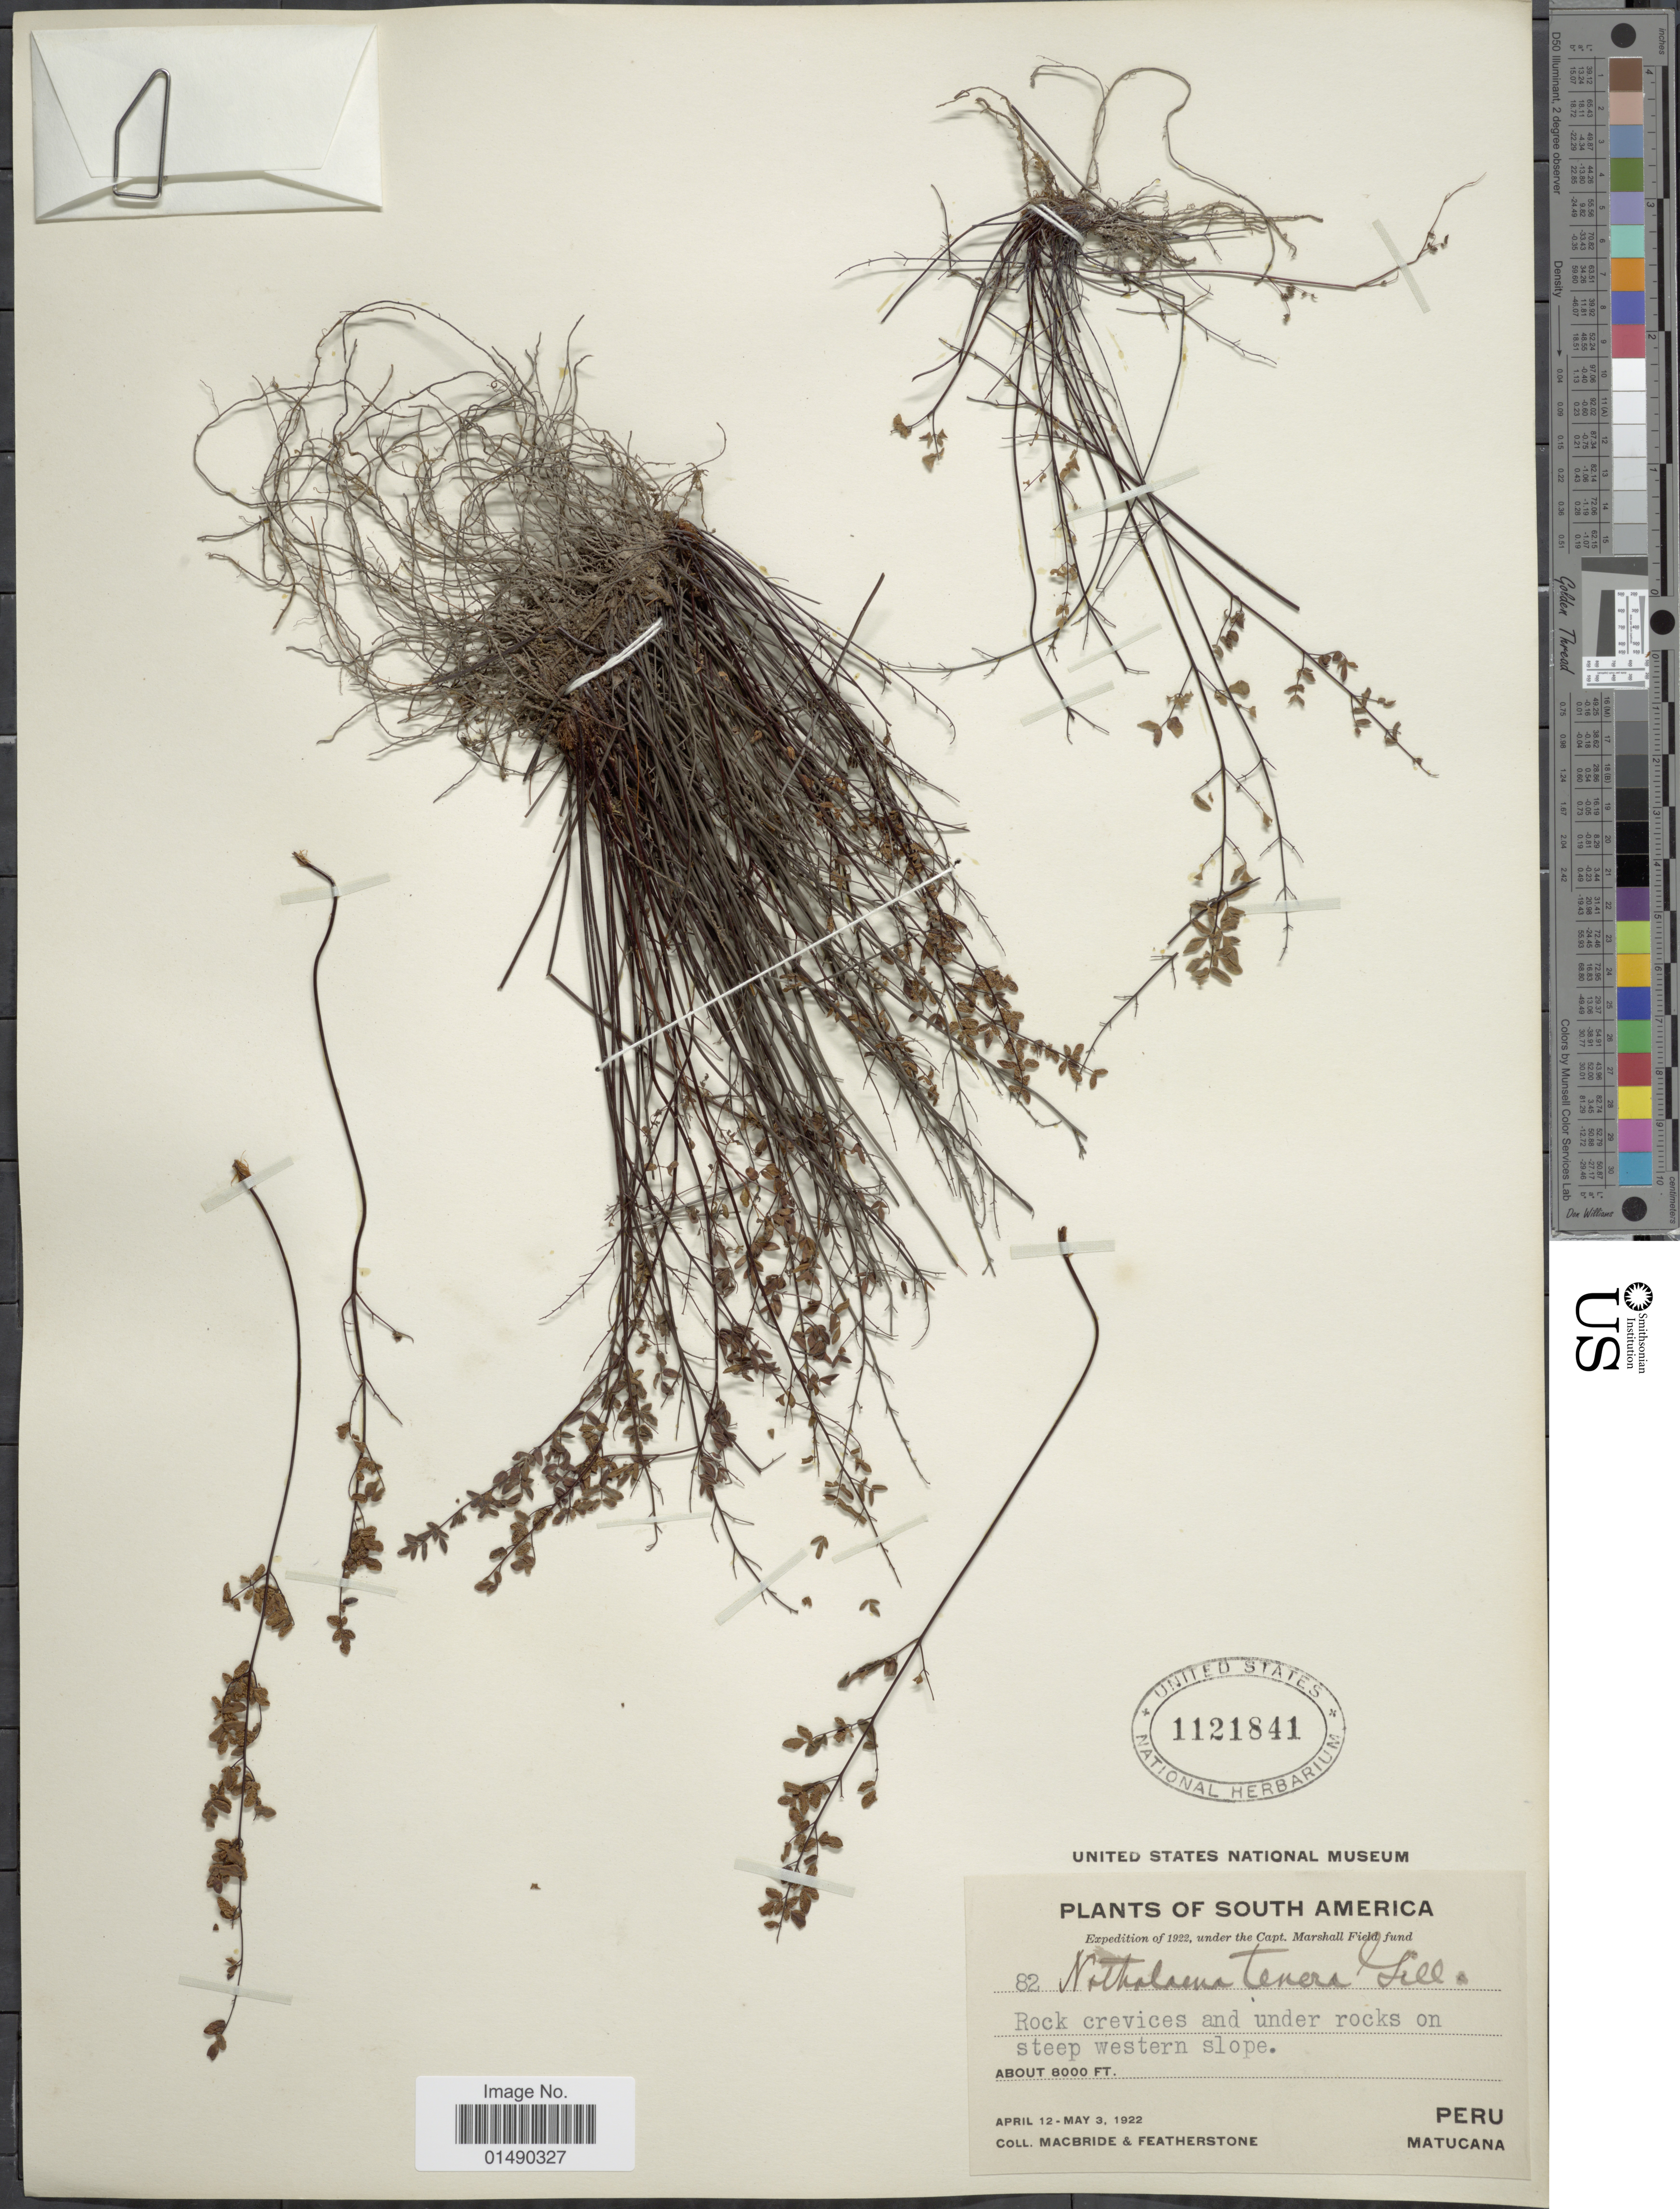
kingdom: Plantae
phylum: Tracheophyta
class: Polypodiopsida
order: Polypodiales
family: Pteridaceae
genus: Argyrochosma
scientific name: Argyrochosma nivea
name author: (Poir.) Windham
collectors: Macbride, -- & -. Featherstone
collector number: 82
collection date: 1922-04-12/1922-05-03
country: Peru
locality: South America, Peru, Matucana.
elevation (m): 2438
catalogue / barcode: US 1121841